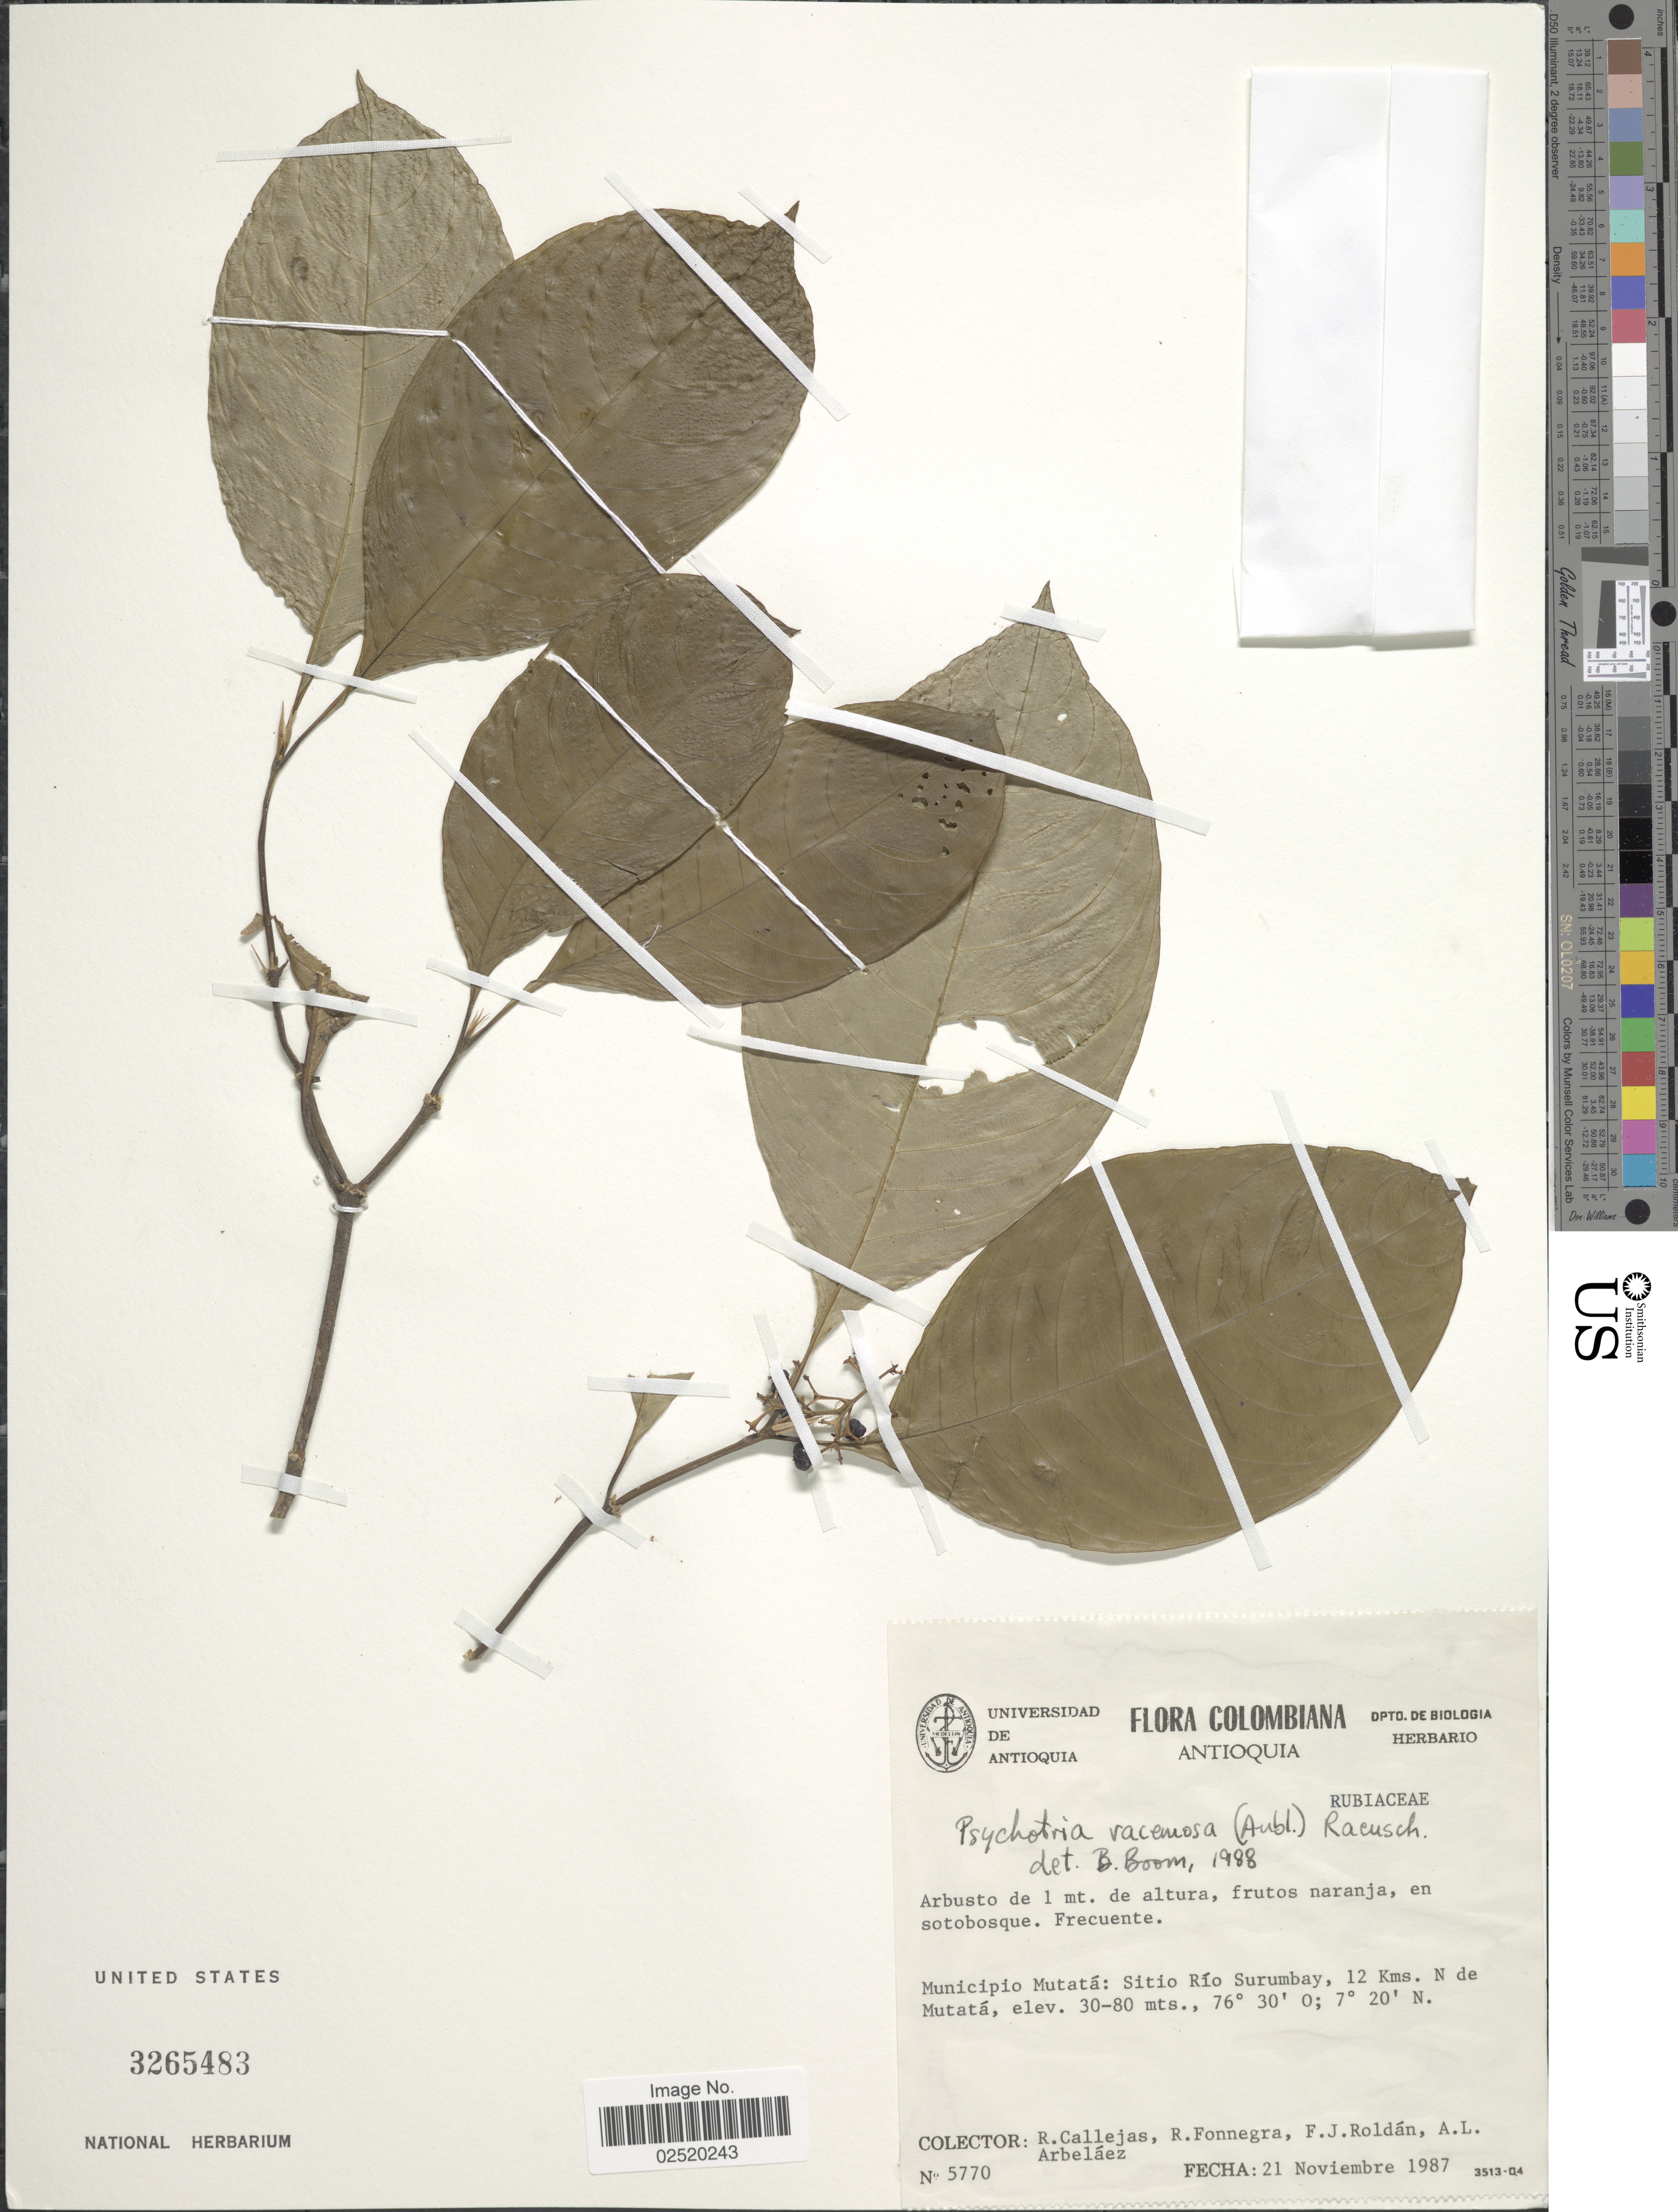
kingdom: Plantae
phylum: Tracheophyta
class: Magnoliopsida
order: Gentianales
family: Rubiaceae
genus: Psychotria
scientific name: Psychotria racemosa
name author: Rich.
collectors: R. Callejas, R. Fonnegra, F. J. Roldán & A. Arbeláez Alvarez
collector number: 5770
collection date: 1987-11-21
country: Colombia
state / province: Antioquia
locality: Municipio Mutata: Sitio Rio Surumbay, 12 Kms. N de Mutata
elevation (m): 30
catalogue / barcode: US 3265483